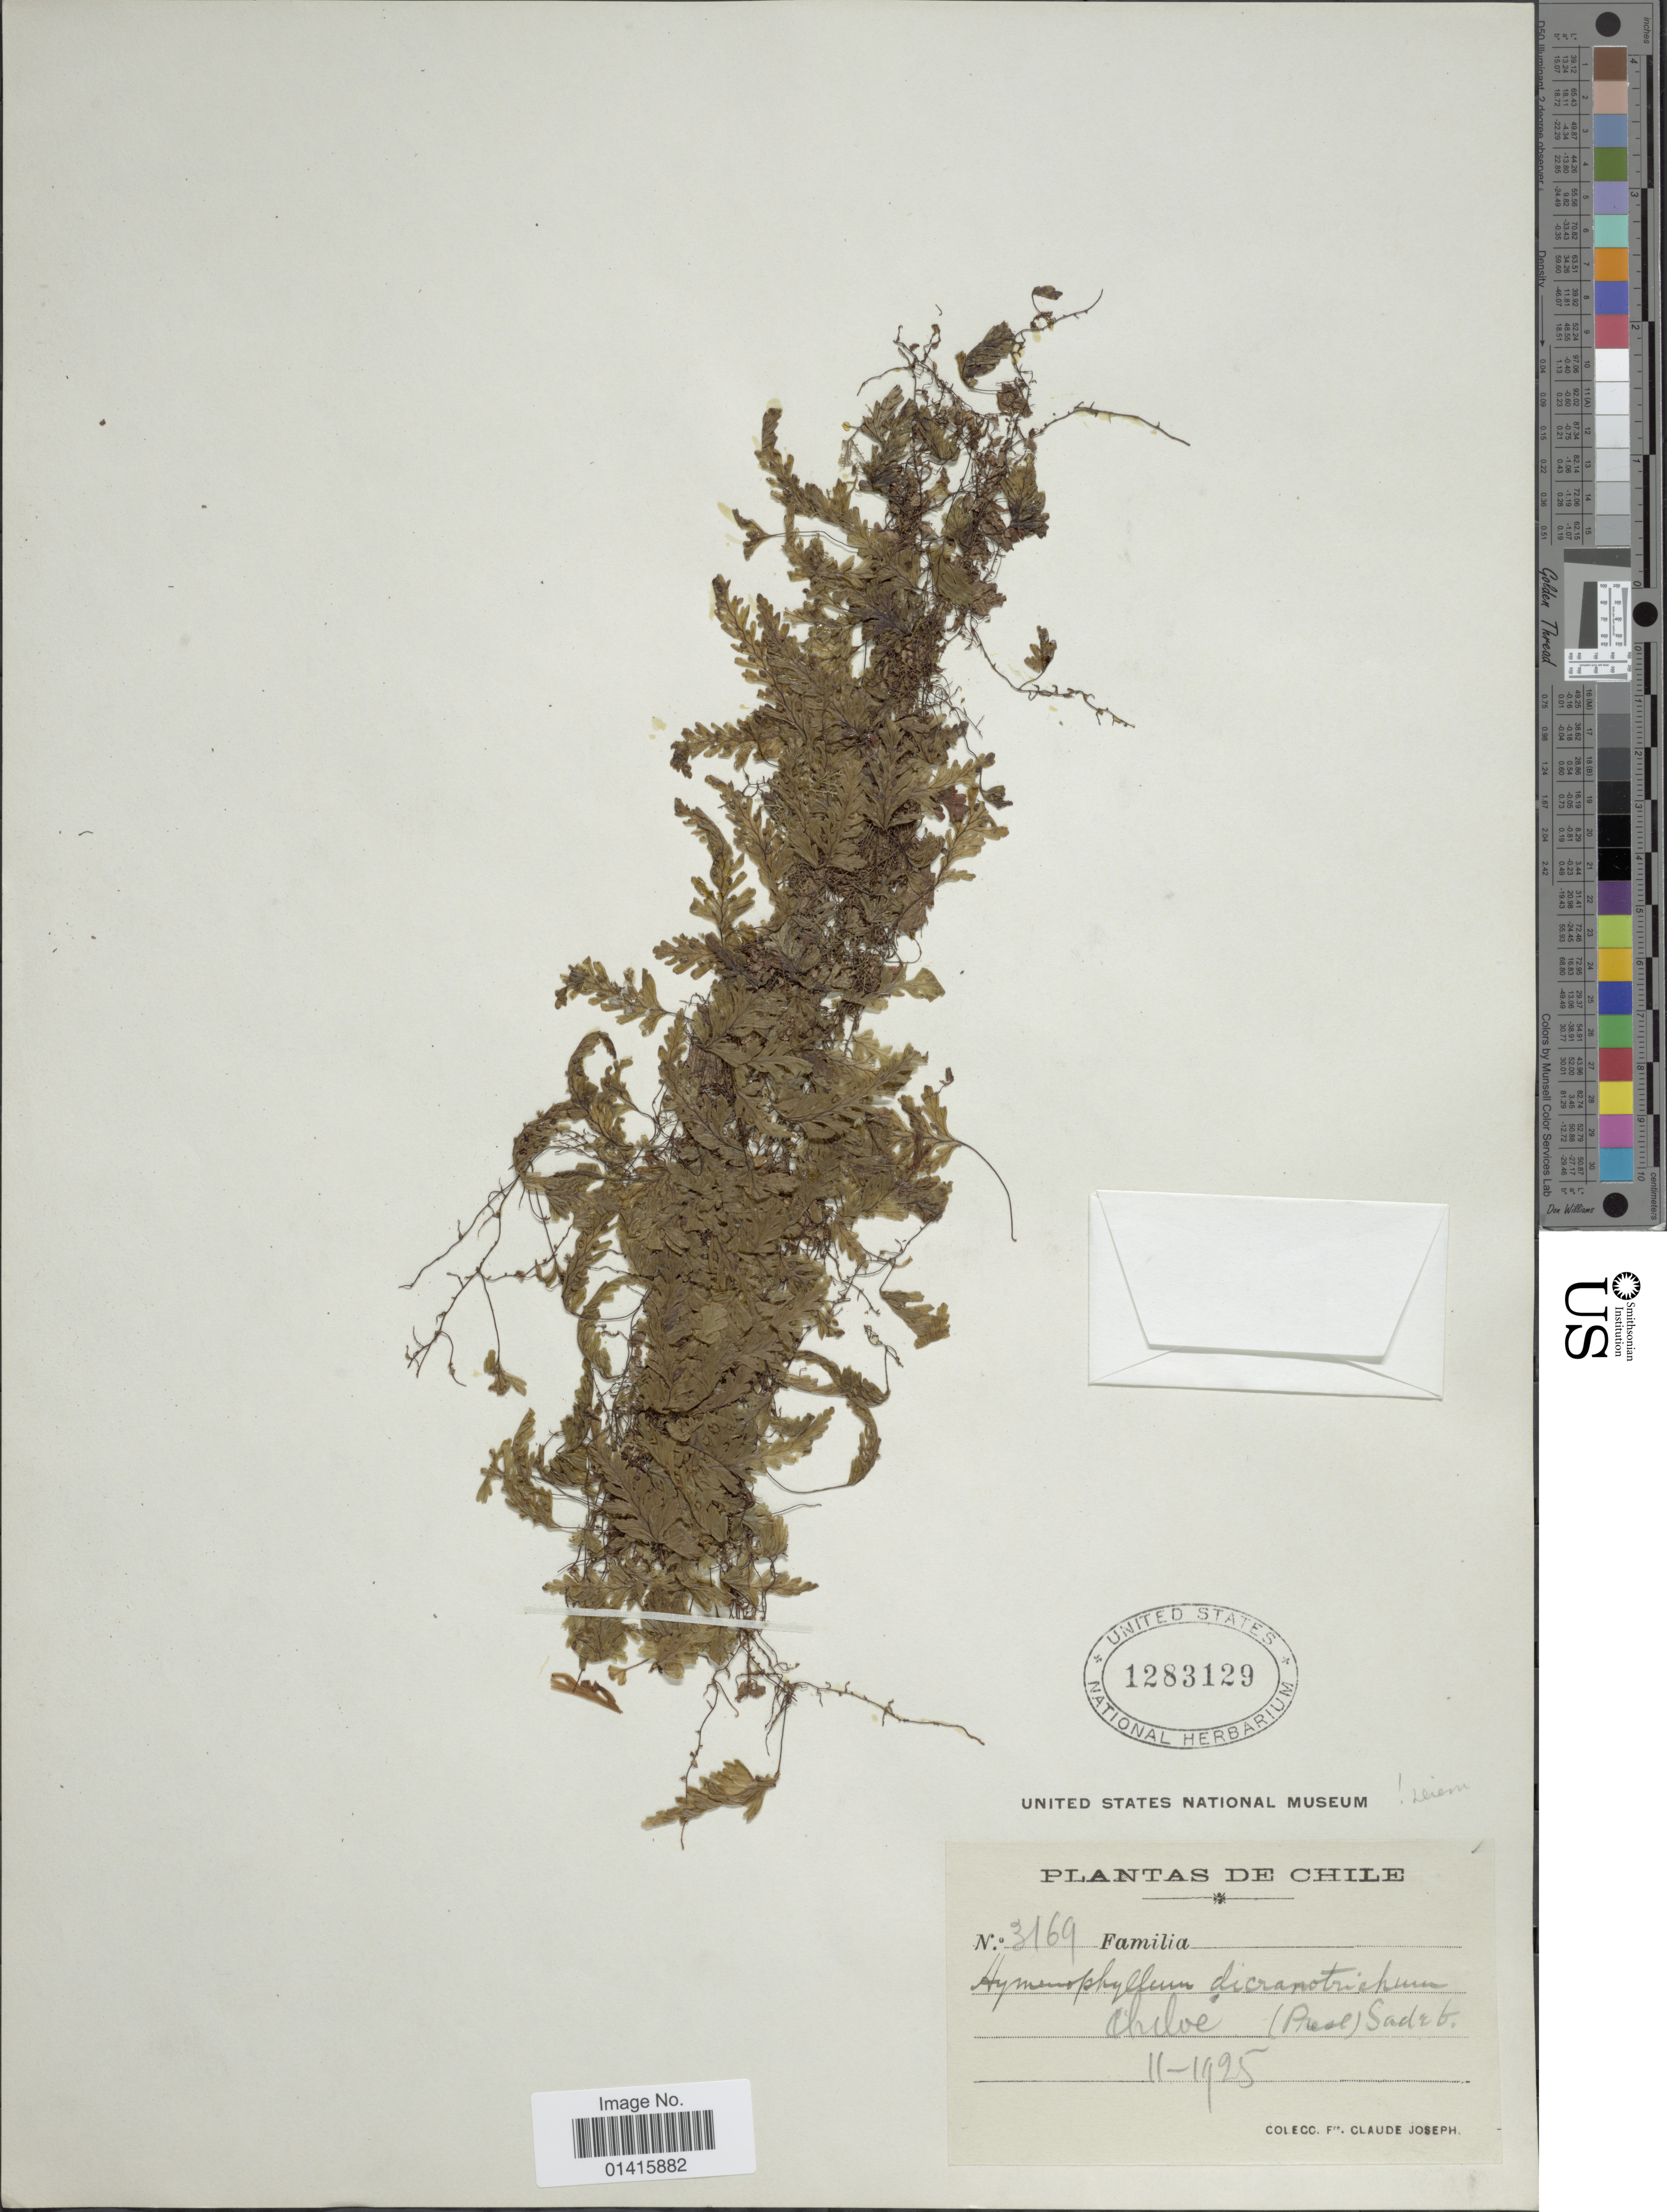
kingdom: Plantae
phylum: Tracheophyta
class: Polypodiopsida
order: Hymenophyllales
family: Hymenophyllaceae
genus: Hymenophyllum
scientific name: Hymenophyllum dicranotrichum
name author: (C. Presl) Sadeb.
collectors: Frere Claude Joseph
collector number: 3169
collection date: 1925-02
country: Chile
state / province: Arica y Parinacota (XV)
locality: Chiloé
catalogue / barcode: US 1283129